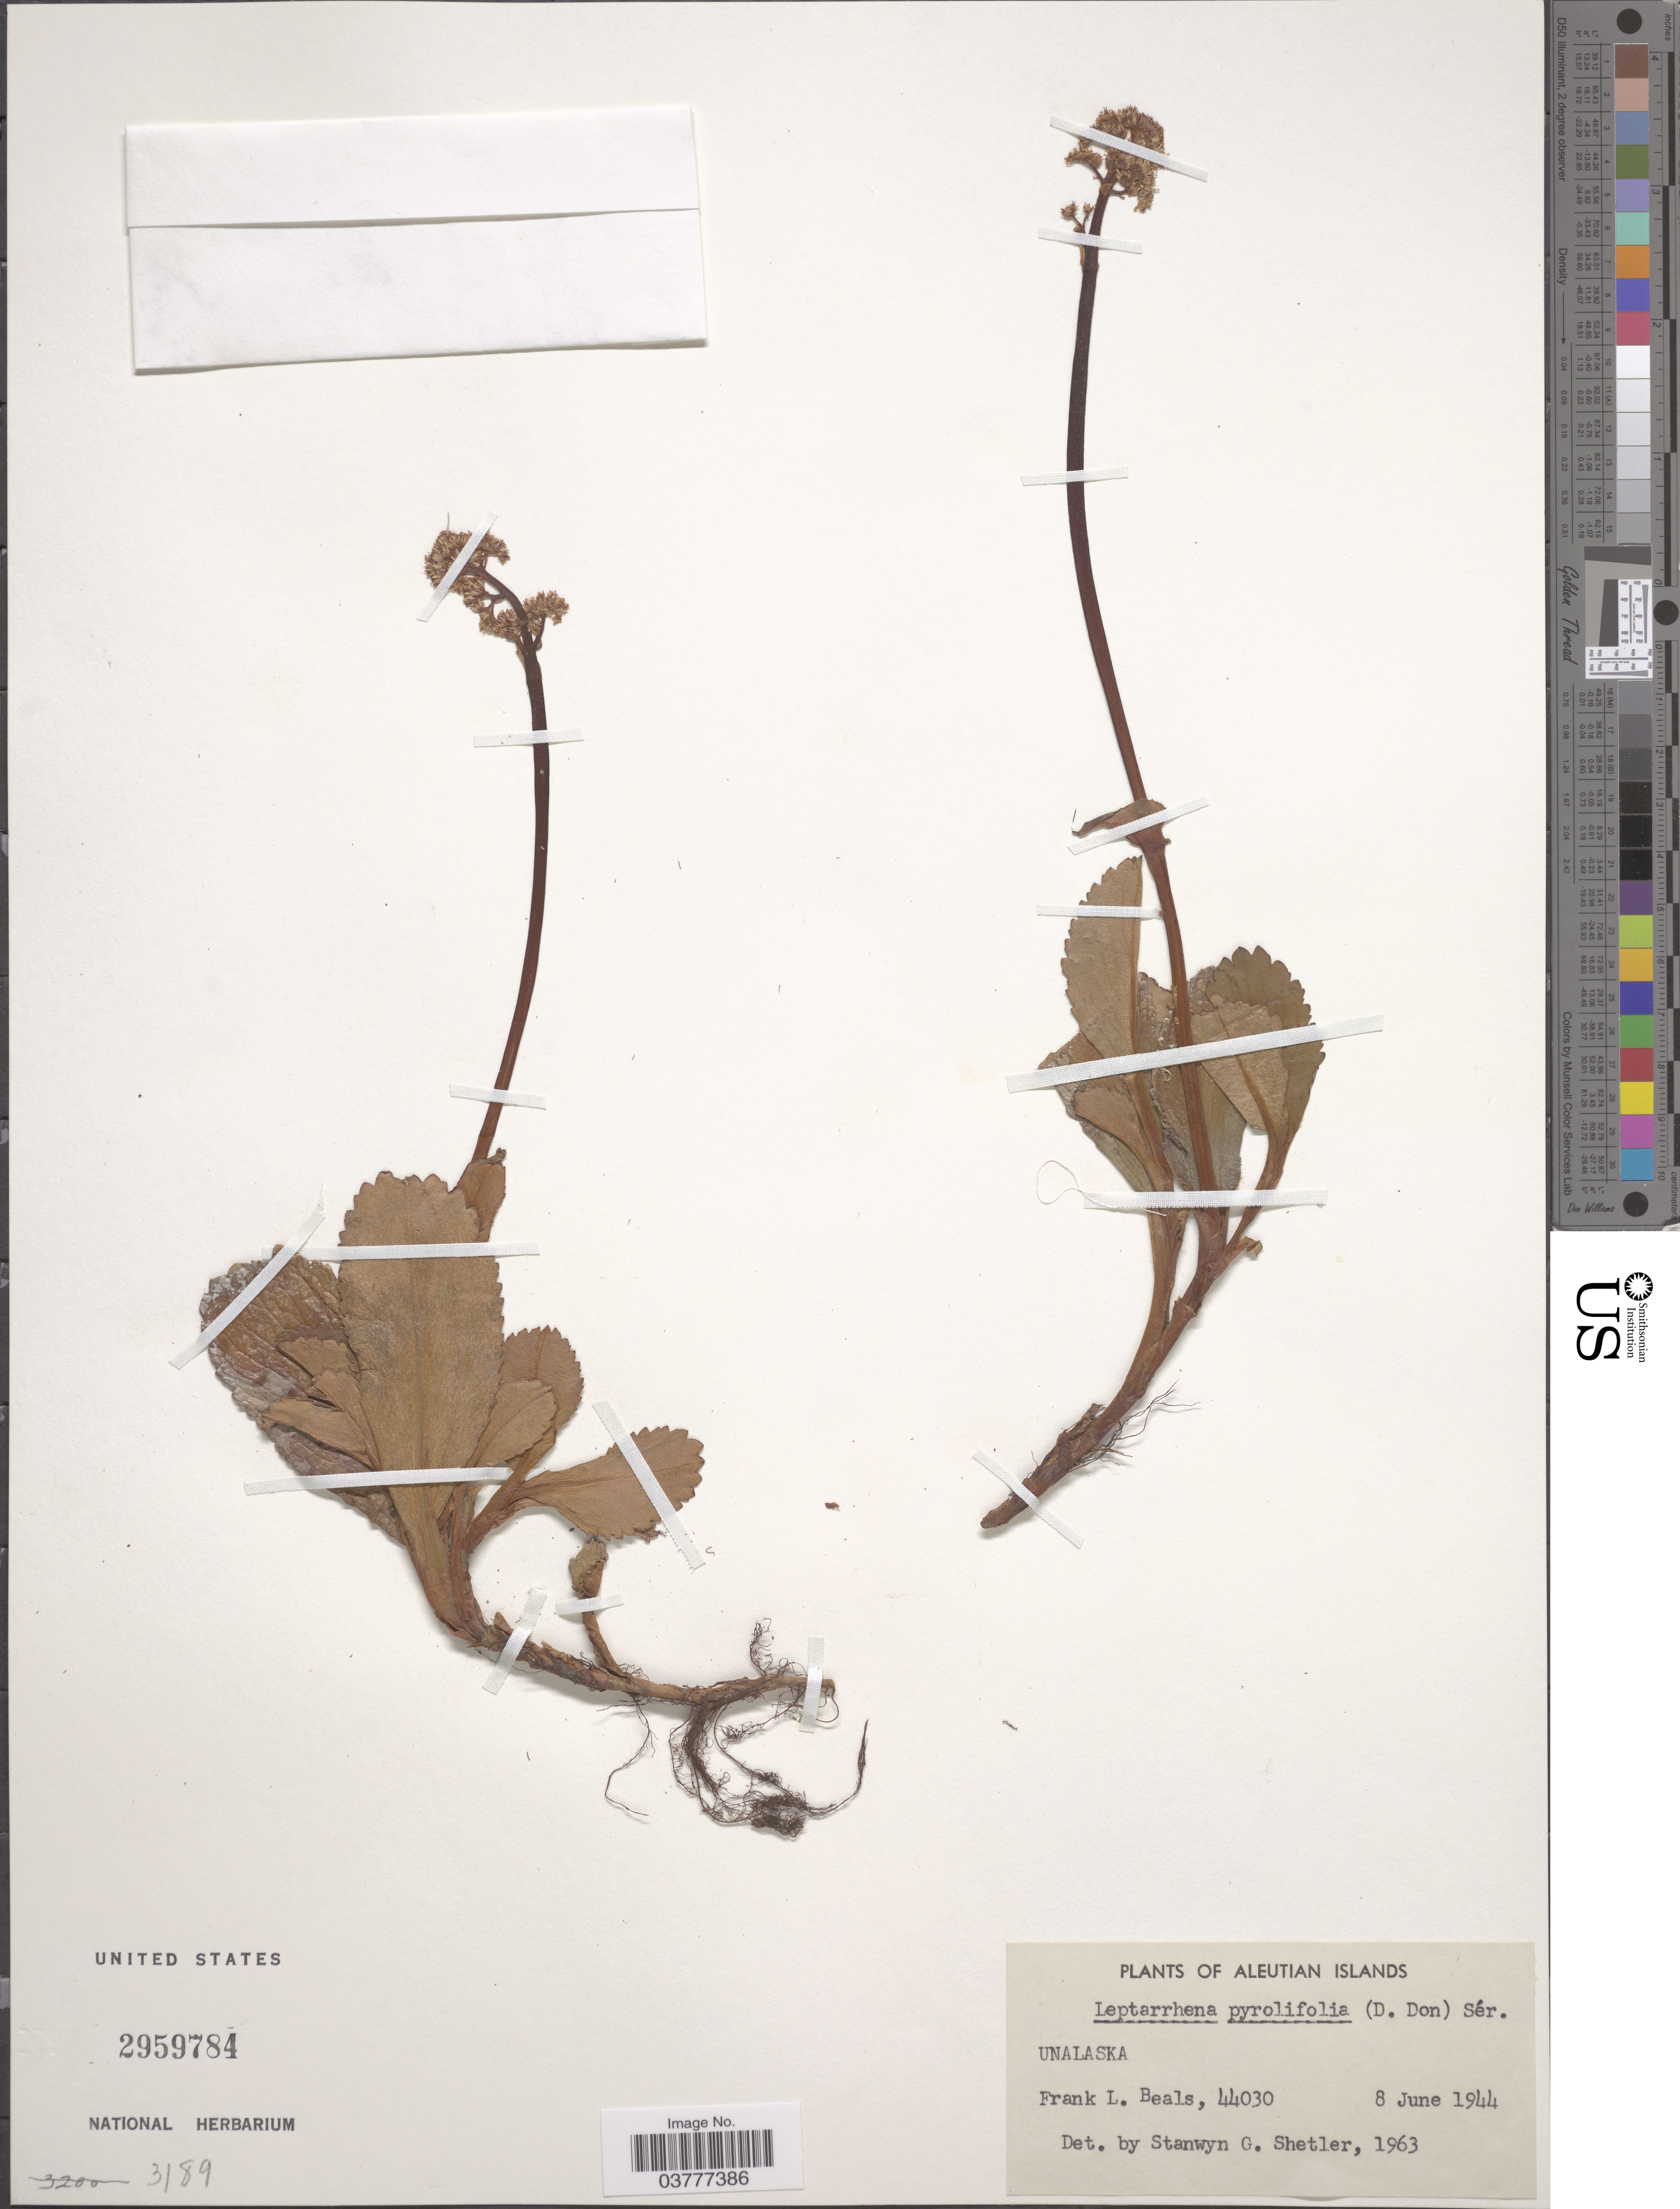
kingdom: Plantae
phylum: Tracheophyta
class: Magnoliopsida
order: Saxifragales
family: Saxifragaceae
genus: Leptarrhena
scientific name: Leptarrhena pyrolifolia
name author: (D. Don) Ser.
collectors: F. Beals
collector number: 44030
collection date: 1944-06-08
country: United States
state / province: Alaska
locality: Aleutian Islands, Unalaska.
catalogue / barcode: US 2959784